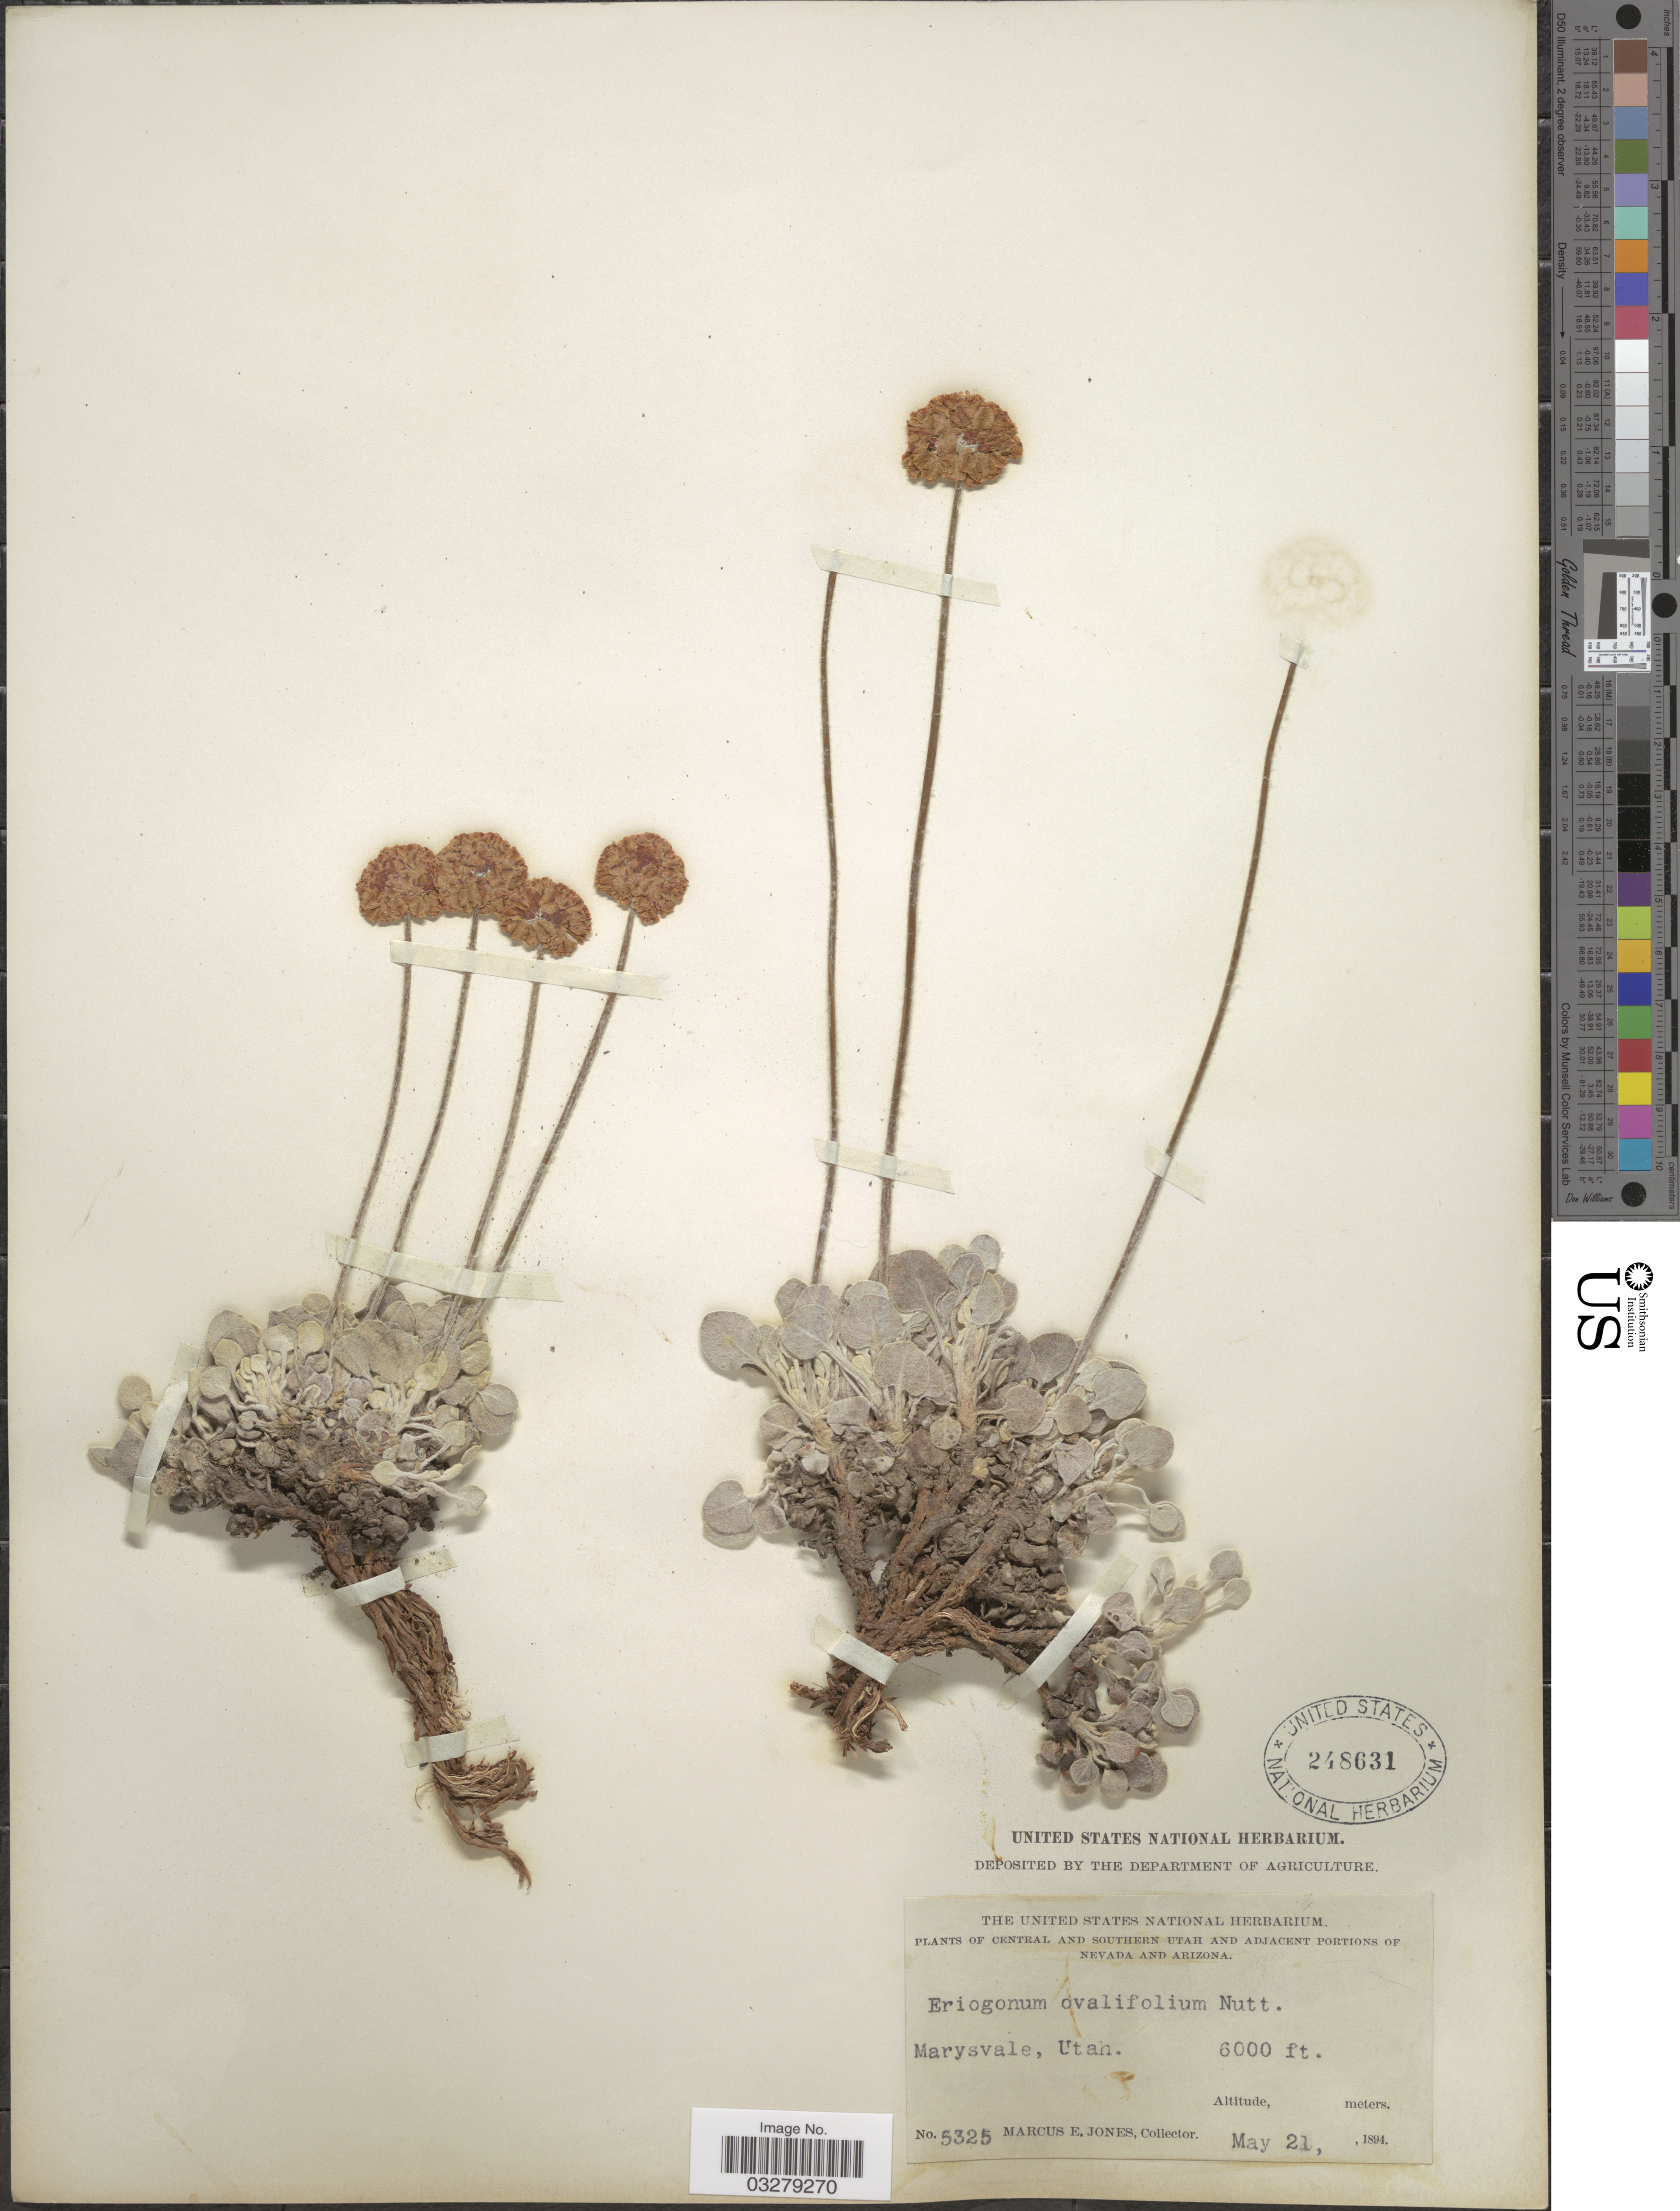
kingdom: Plantae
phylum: Tracheophyta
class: Magnoliopsida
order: Caryophyllales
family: Polygonaceae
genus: Eriogonum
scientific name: Eriogonum ovalifolium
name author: Nutt.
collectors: M. E. Jones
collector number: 5325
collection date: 1894-05-21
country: United States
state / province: Utah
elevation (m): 1829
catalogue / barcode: US 248631